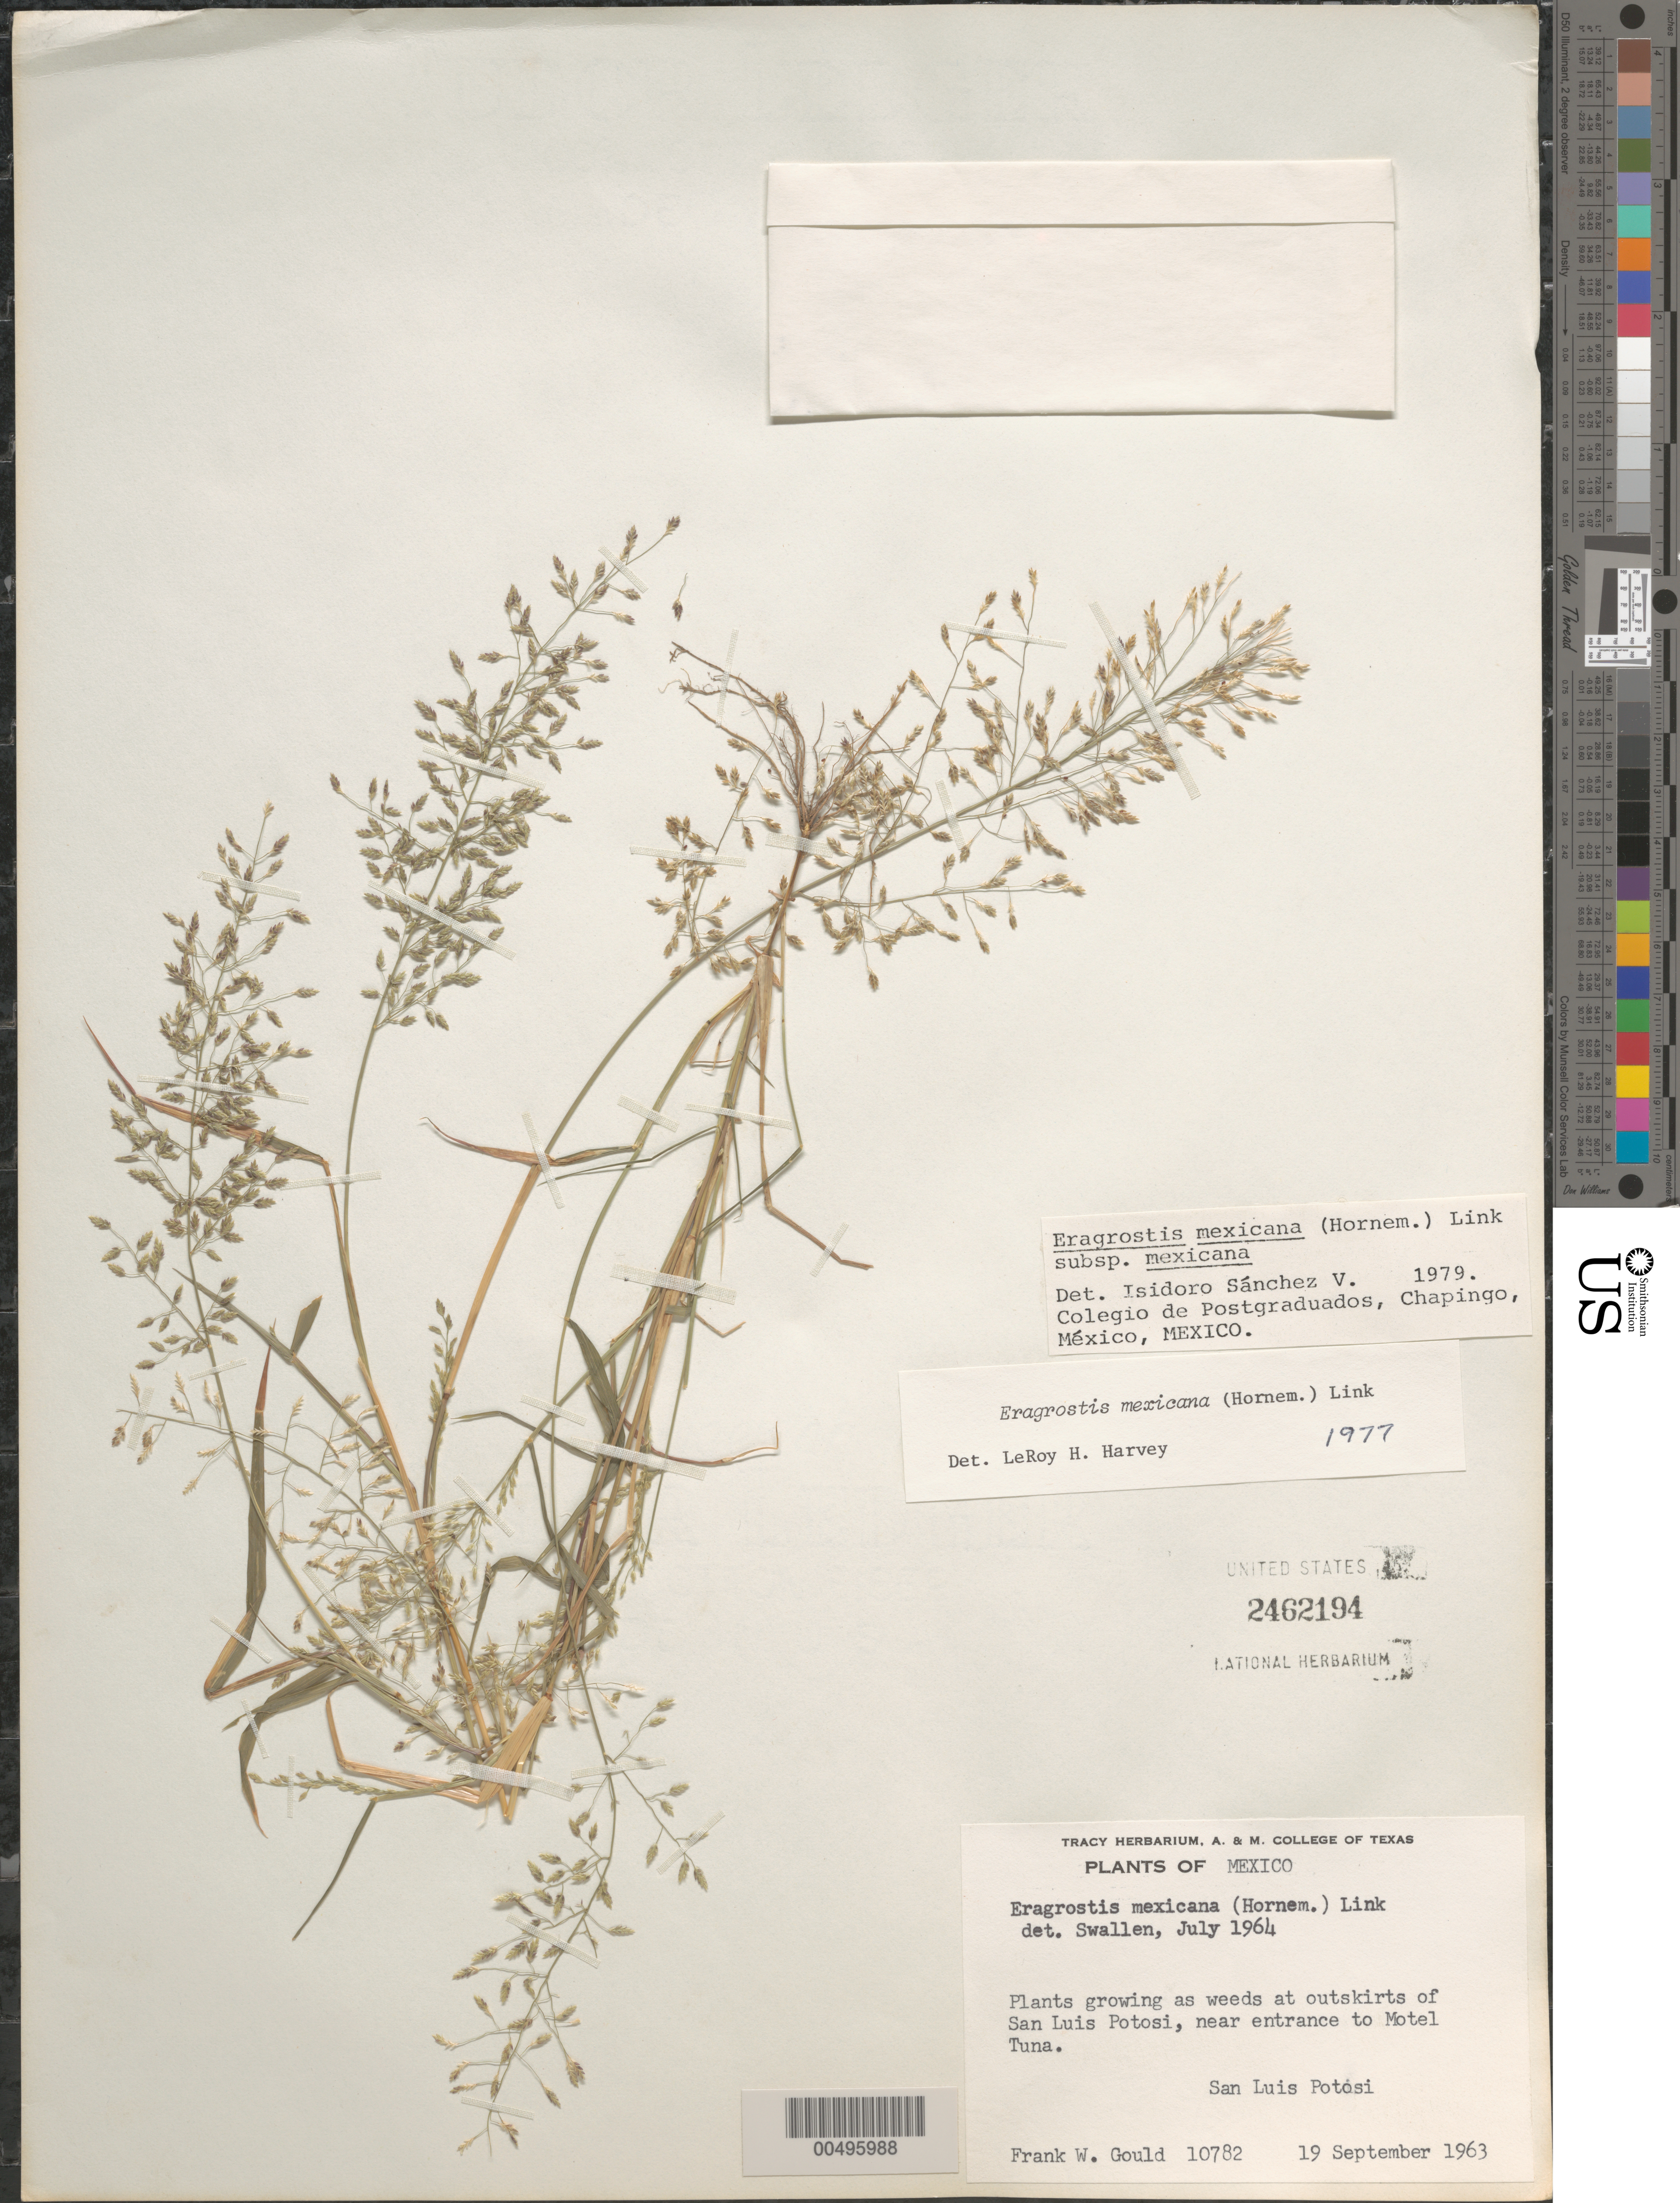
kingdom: Plantae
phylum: Tracheophyta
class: Liliopsida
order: Poales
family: Poaceae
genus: Eragrostis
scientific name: Eragrostis mexicana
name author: (Hornem.) Link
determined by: Sánchez Vega, I. M.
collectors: F. W. Gould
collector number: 10782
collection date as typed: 19 Sep 1963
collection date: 1963-09-19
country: Mexico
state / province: San Luis Potosi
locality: At outskirts of San Luis Potosi, near entrance to Motel Tuna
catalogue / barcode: US 2462194